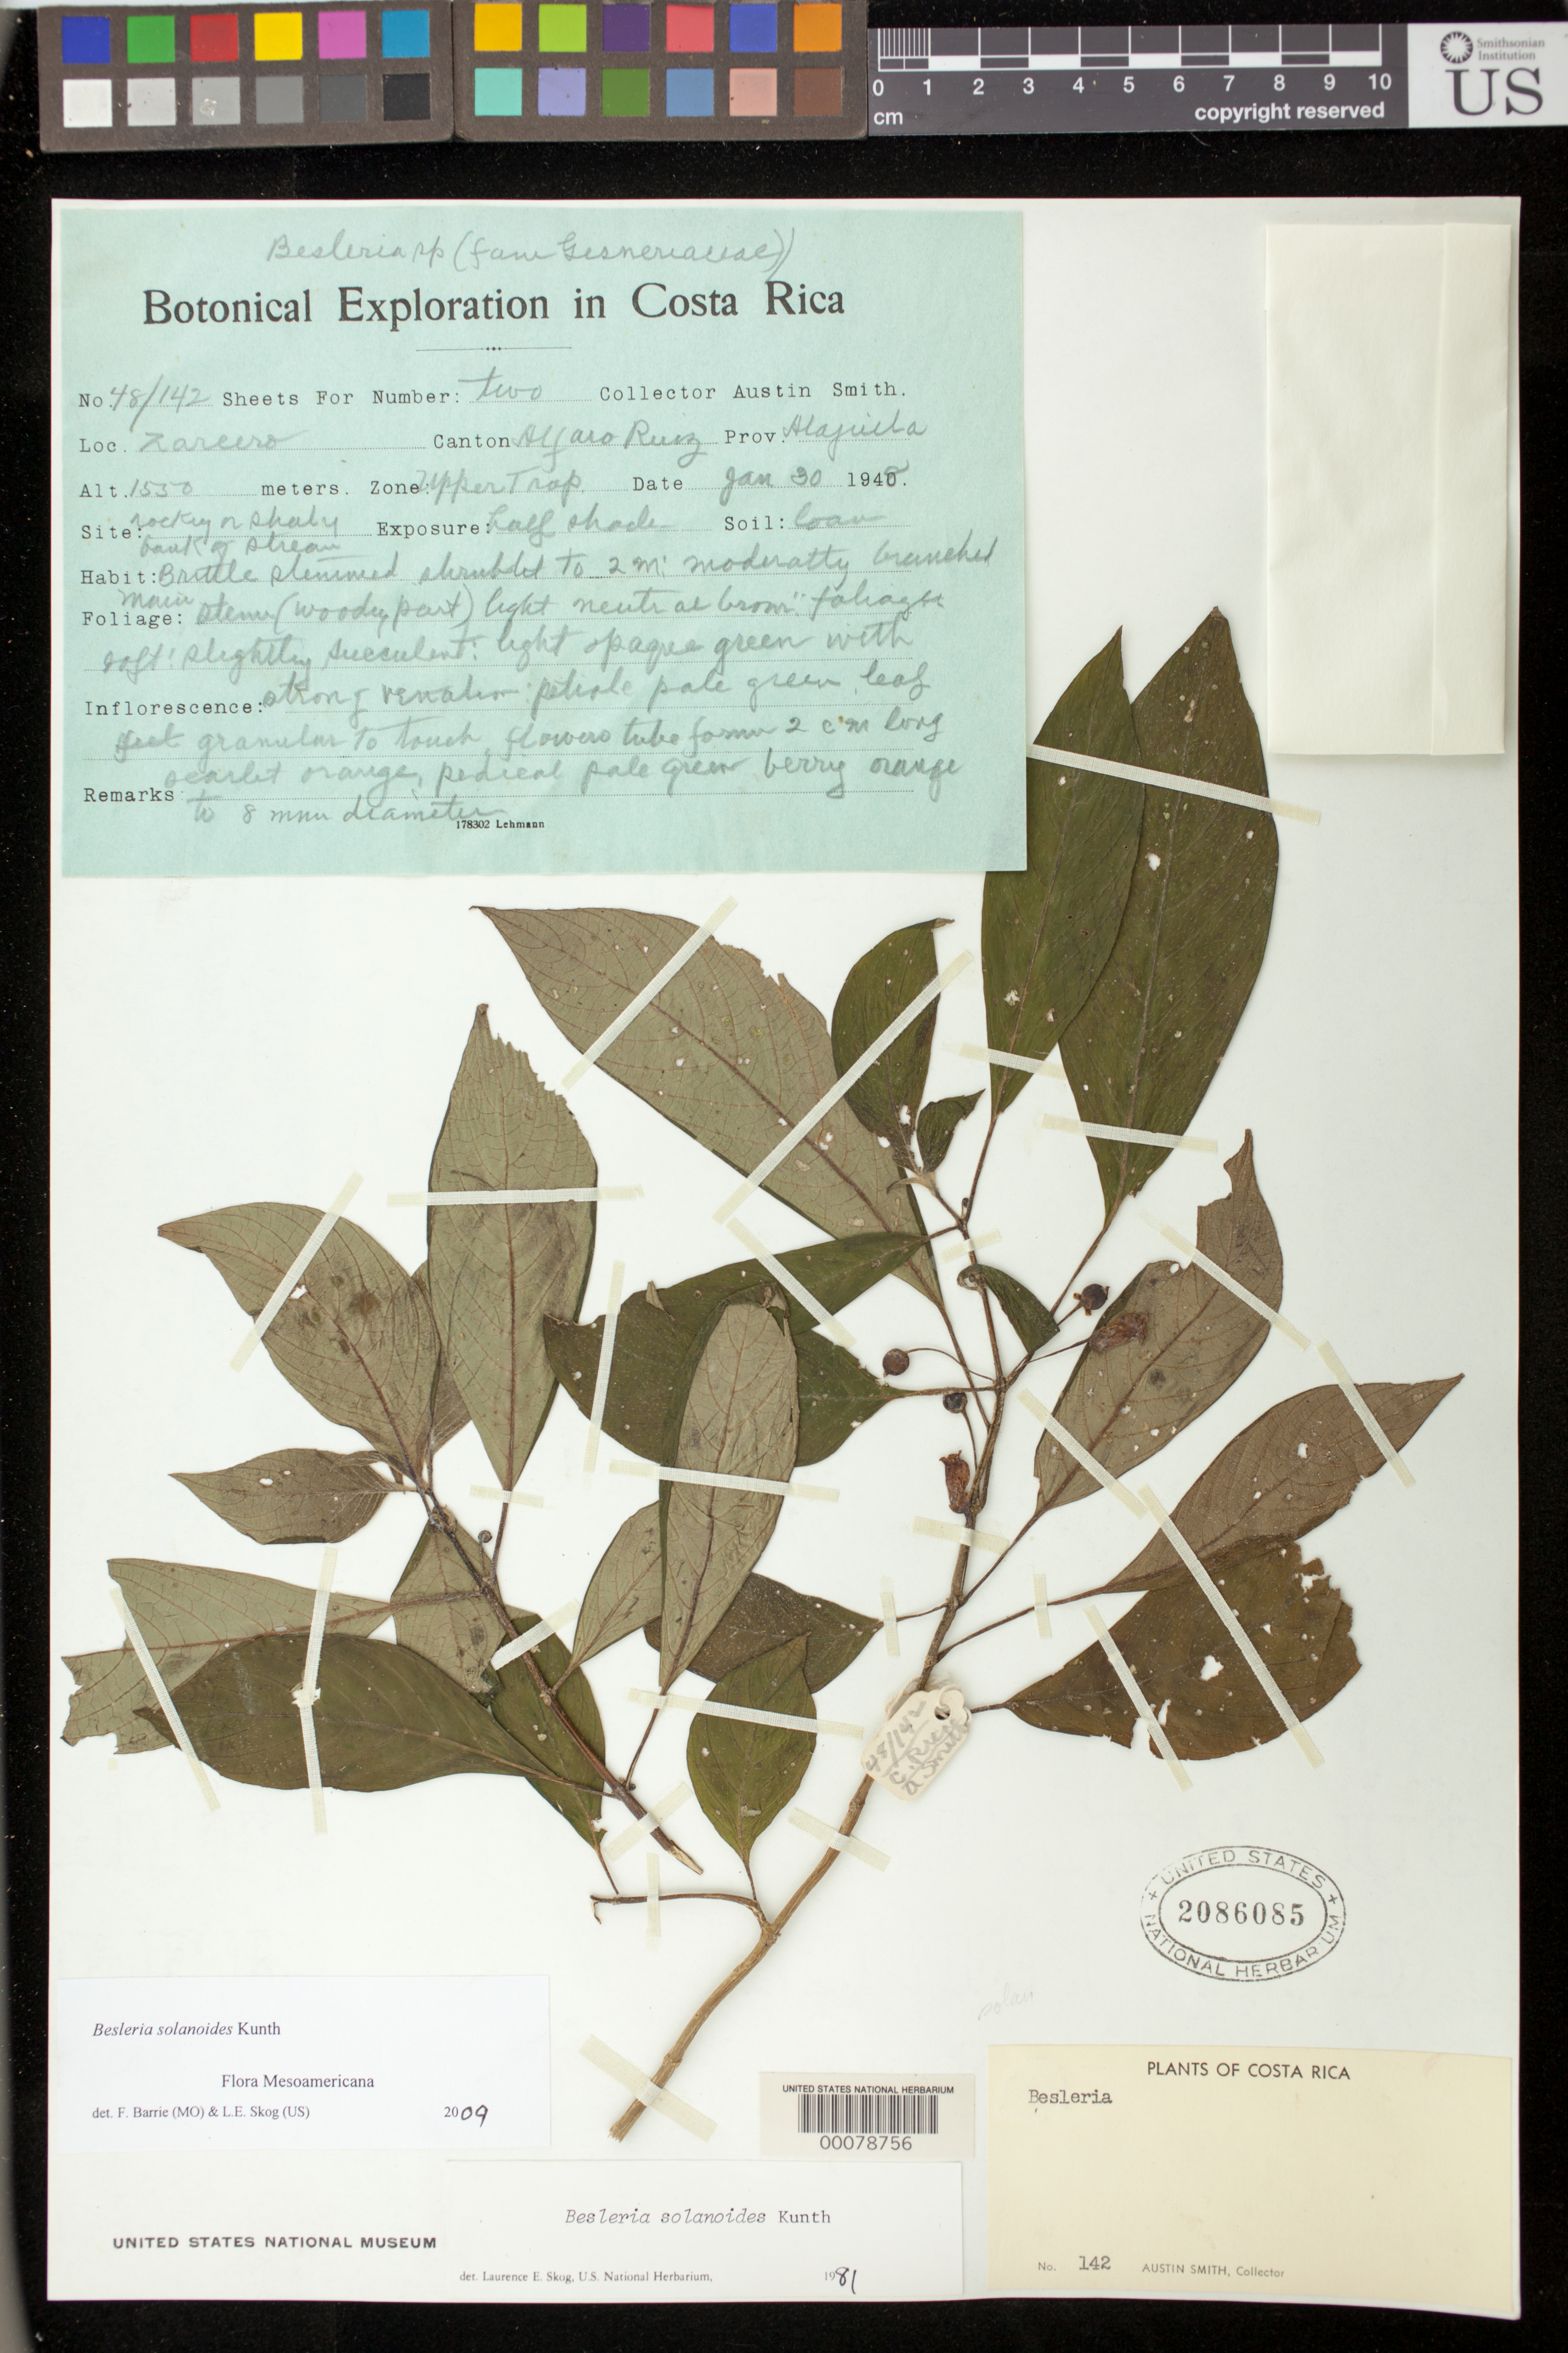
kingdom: Plantae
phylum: Tracheophyta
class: Magnoliopsida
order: Lamiales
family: Gesneriaceae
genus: Besleria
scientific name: Besleria solanoides var. solanoides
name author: Kunth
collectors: Aust P. Smith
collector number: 48/ 142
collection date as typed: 30 Jan 1948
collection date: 1948-01-30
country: Costa Rica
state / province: Alajuela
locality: Zarcero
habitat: Rocky or shady bank of stream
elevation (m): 1550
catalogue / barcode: US 2086085